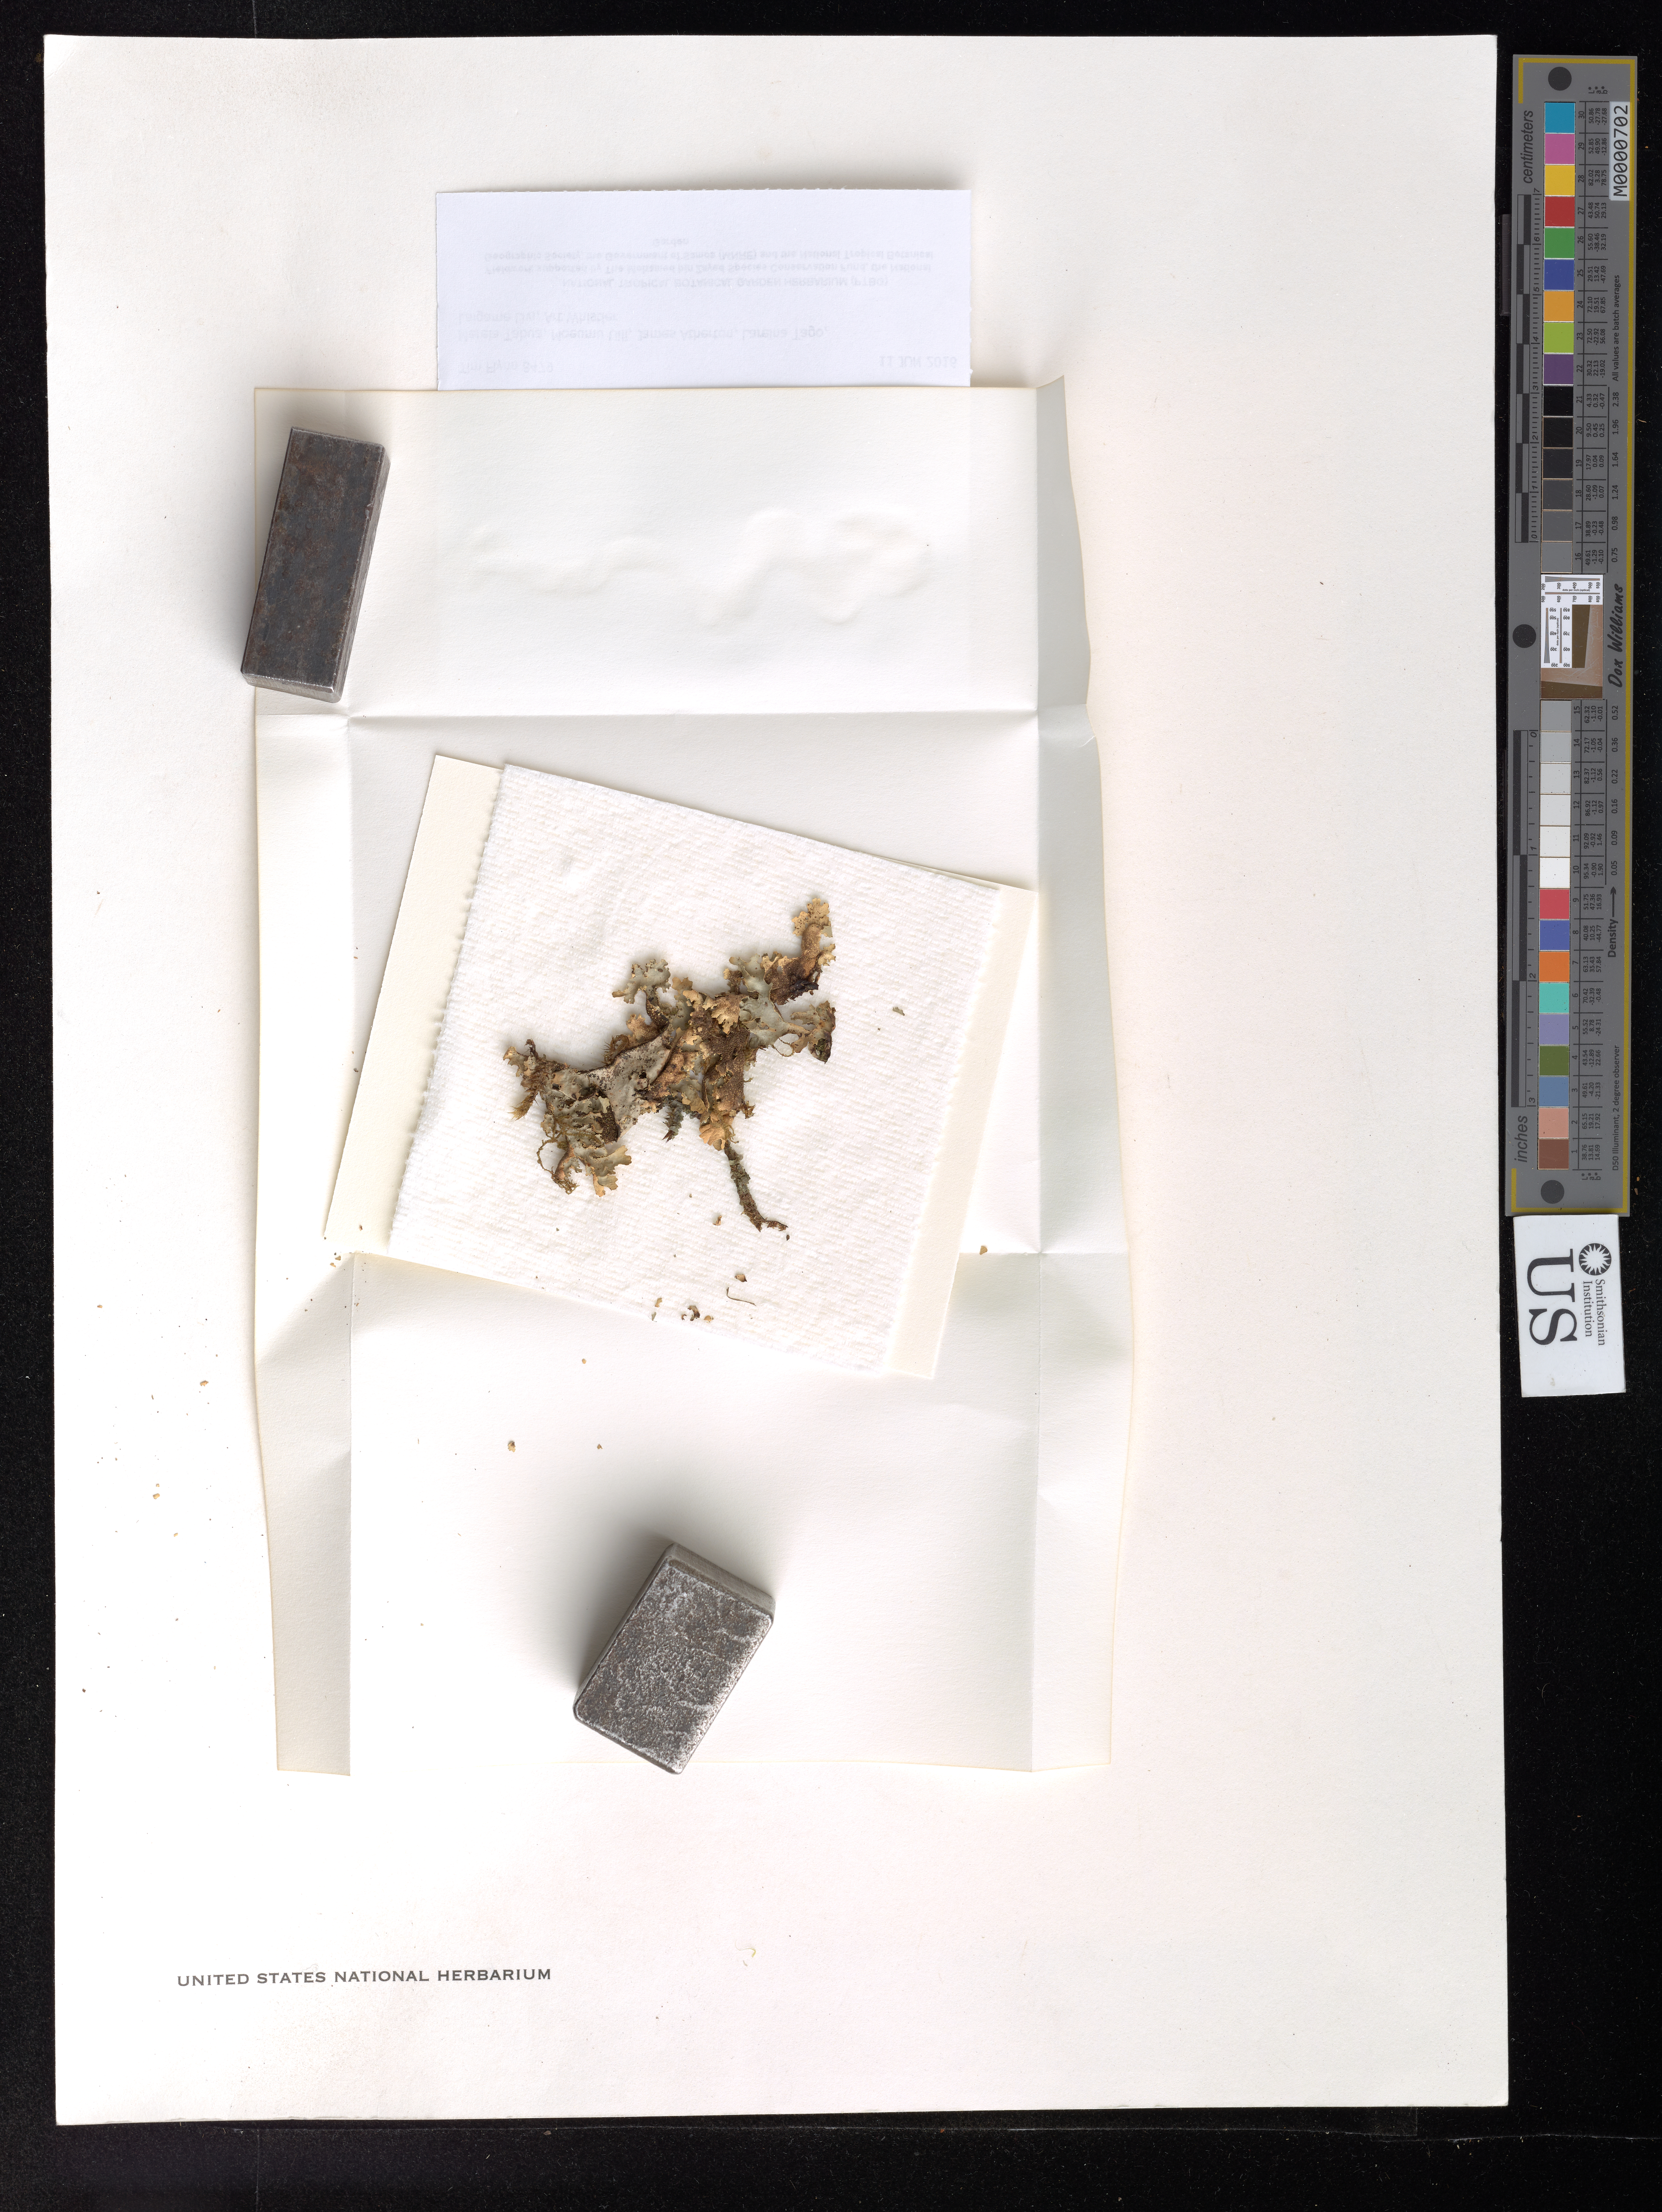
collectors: T. W. Flynn et al.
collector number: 8479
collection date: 2016-06-11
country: Samoa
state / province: Tuamasaga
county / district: Upolu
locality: Mt. Fiamoe, from radio towers along ridge between the two craters.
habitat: Disturbed forest.W/ Spiranthemum, Weinmannia, Ficus, Freycinetia, et al.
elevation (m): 900